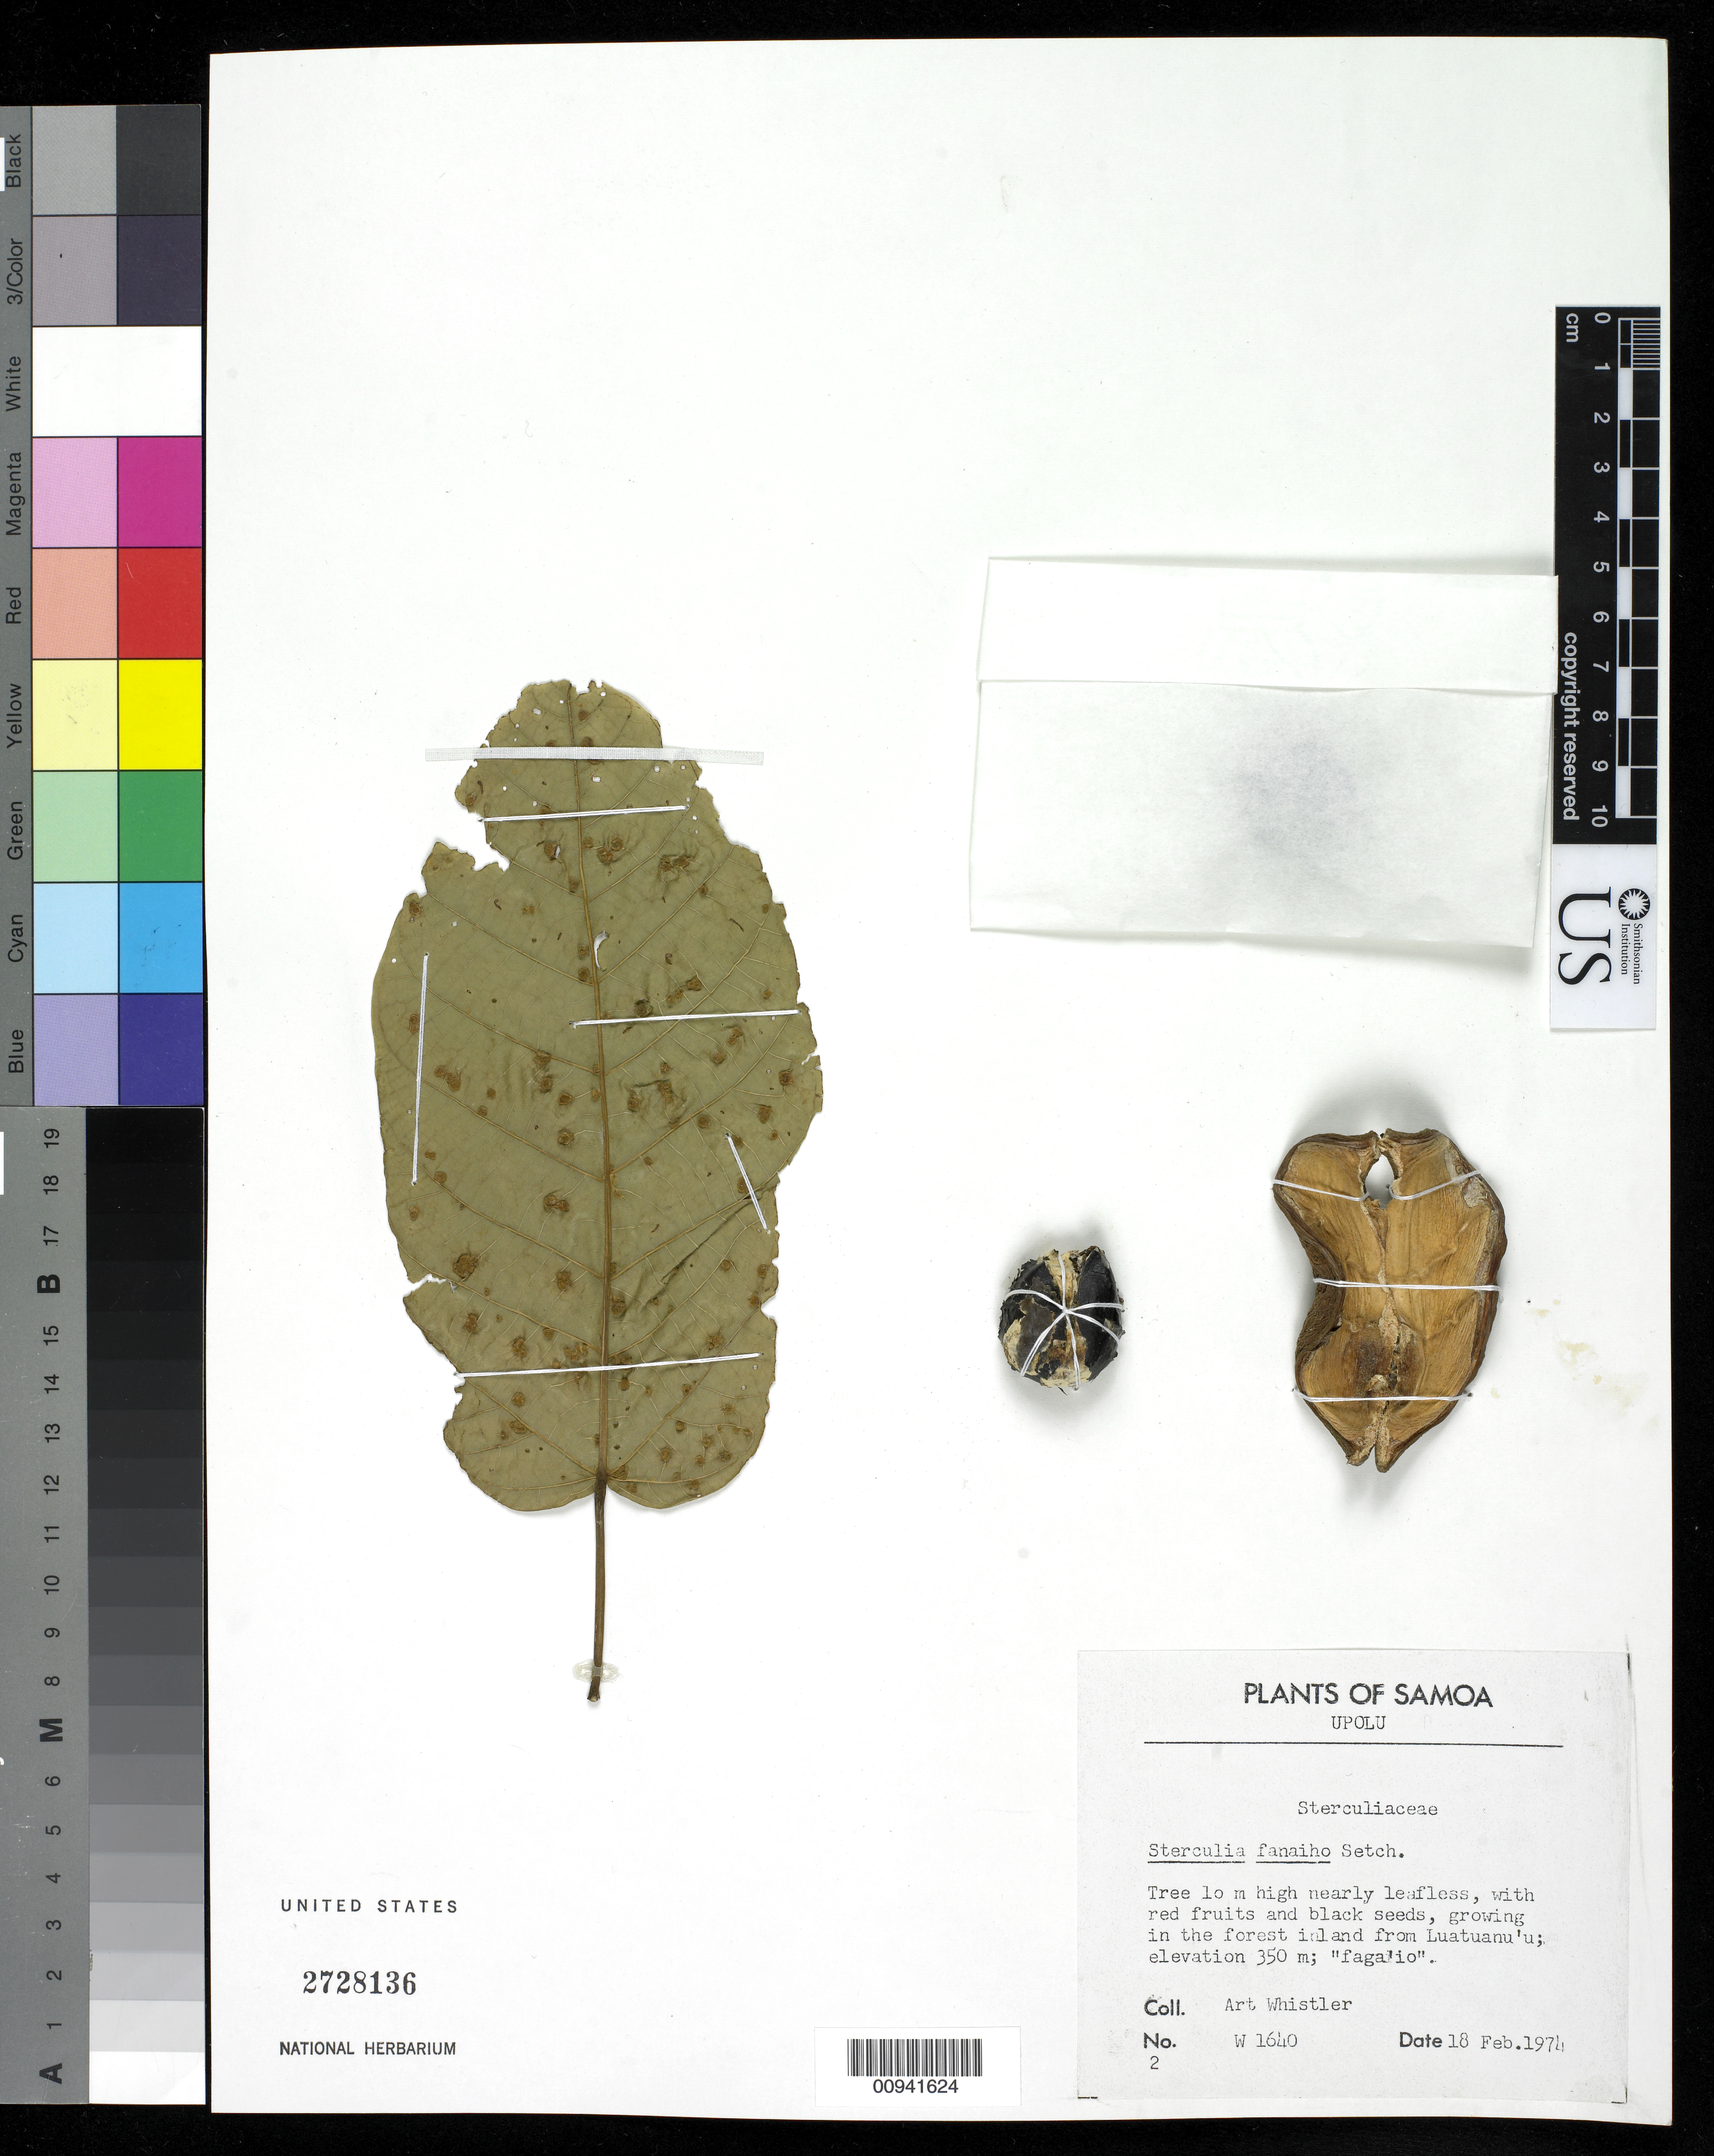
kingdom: Plantae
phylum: Tracheophyta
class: Magnoliopsida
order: Malvales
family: Malvaceae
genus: Sterculia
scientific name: Sterculia fanaiho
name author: Setch.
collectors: A. Whistler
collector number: W 1640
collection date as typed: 18 Feb 1974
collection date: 1974-02-18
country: Samoa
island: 'Upolu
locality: growing in the forest inland from Luatuanu'u.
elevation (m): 350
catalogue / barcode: US 2728136